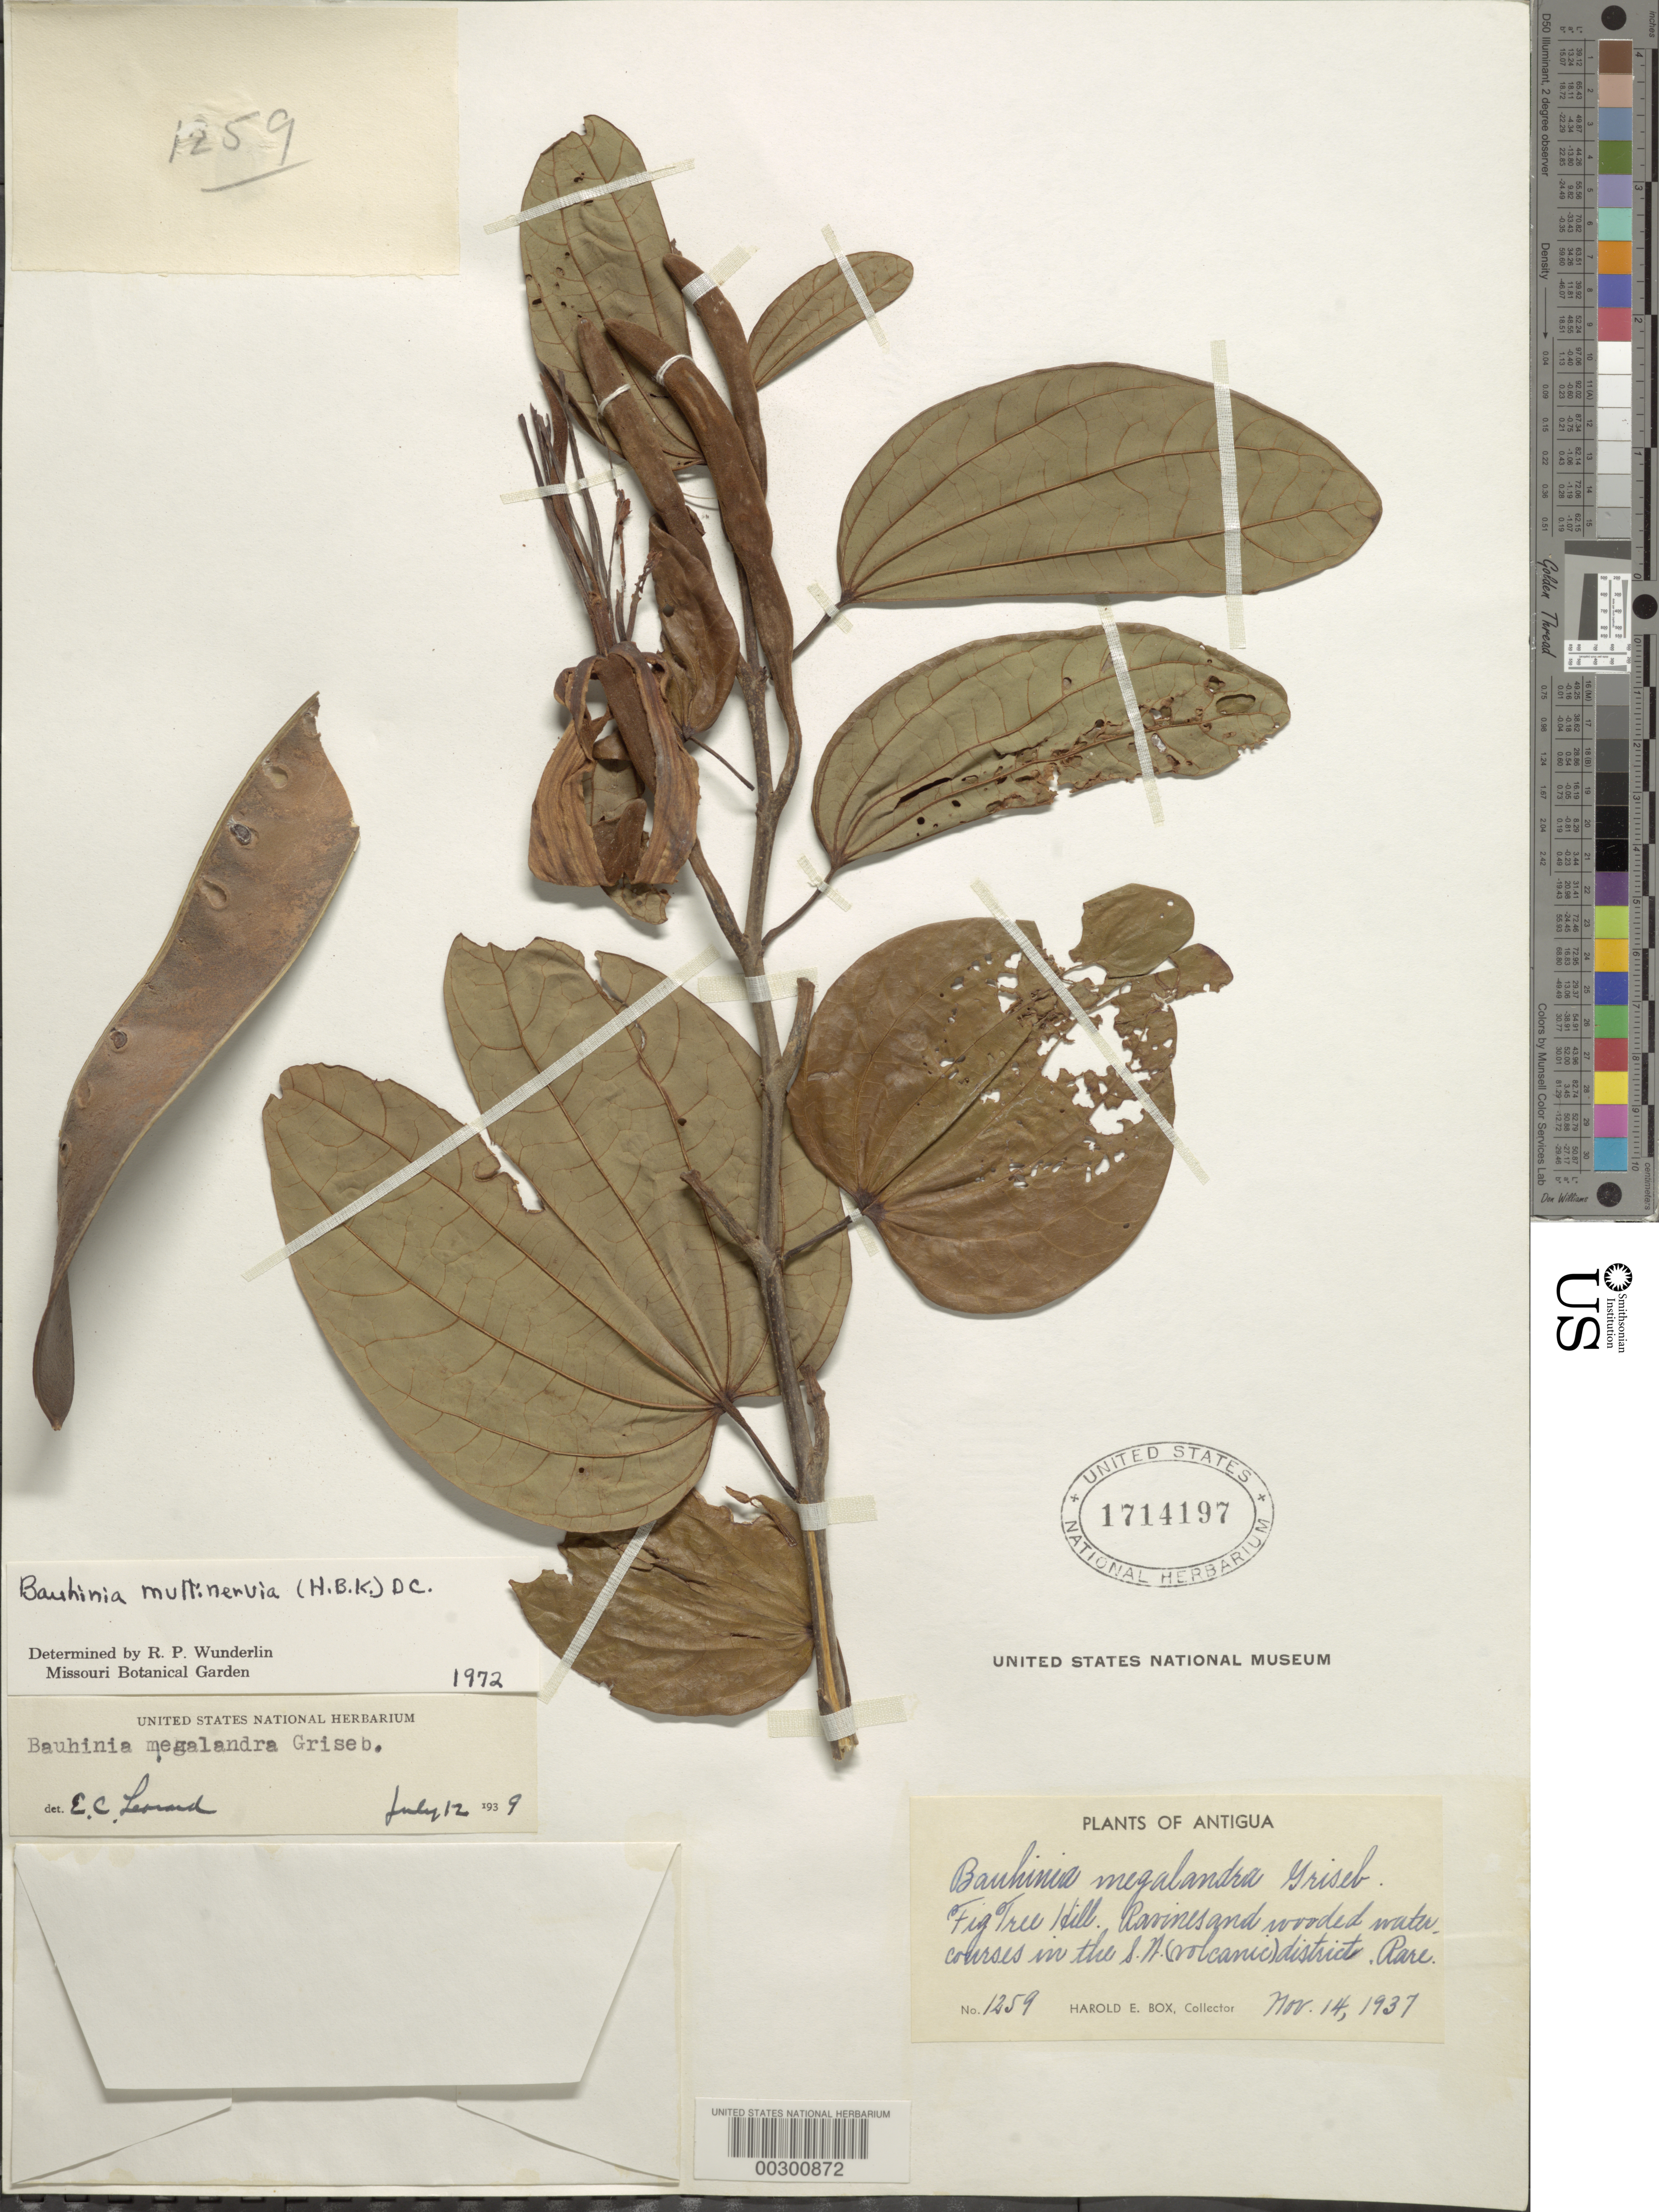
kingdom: Plantae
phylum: Tracheophyta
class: Magnoliopsida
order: Fabales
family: Fabaceae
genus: Bauhinia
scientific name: Bauhinia multinervia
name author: (Kunth) DC.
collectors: H. E. Box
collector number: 1259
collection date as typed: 14 Nov 1937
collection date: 1937-11-14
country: Antigua and Barbuda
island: Antigua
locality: Fig Tree Hill, in SW (volcanic) Dist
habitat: Ravines and wooded water courses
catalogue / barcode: US 1714197